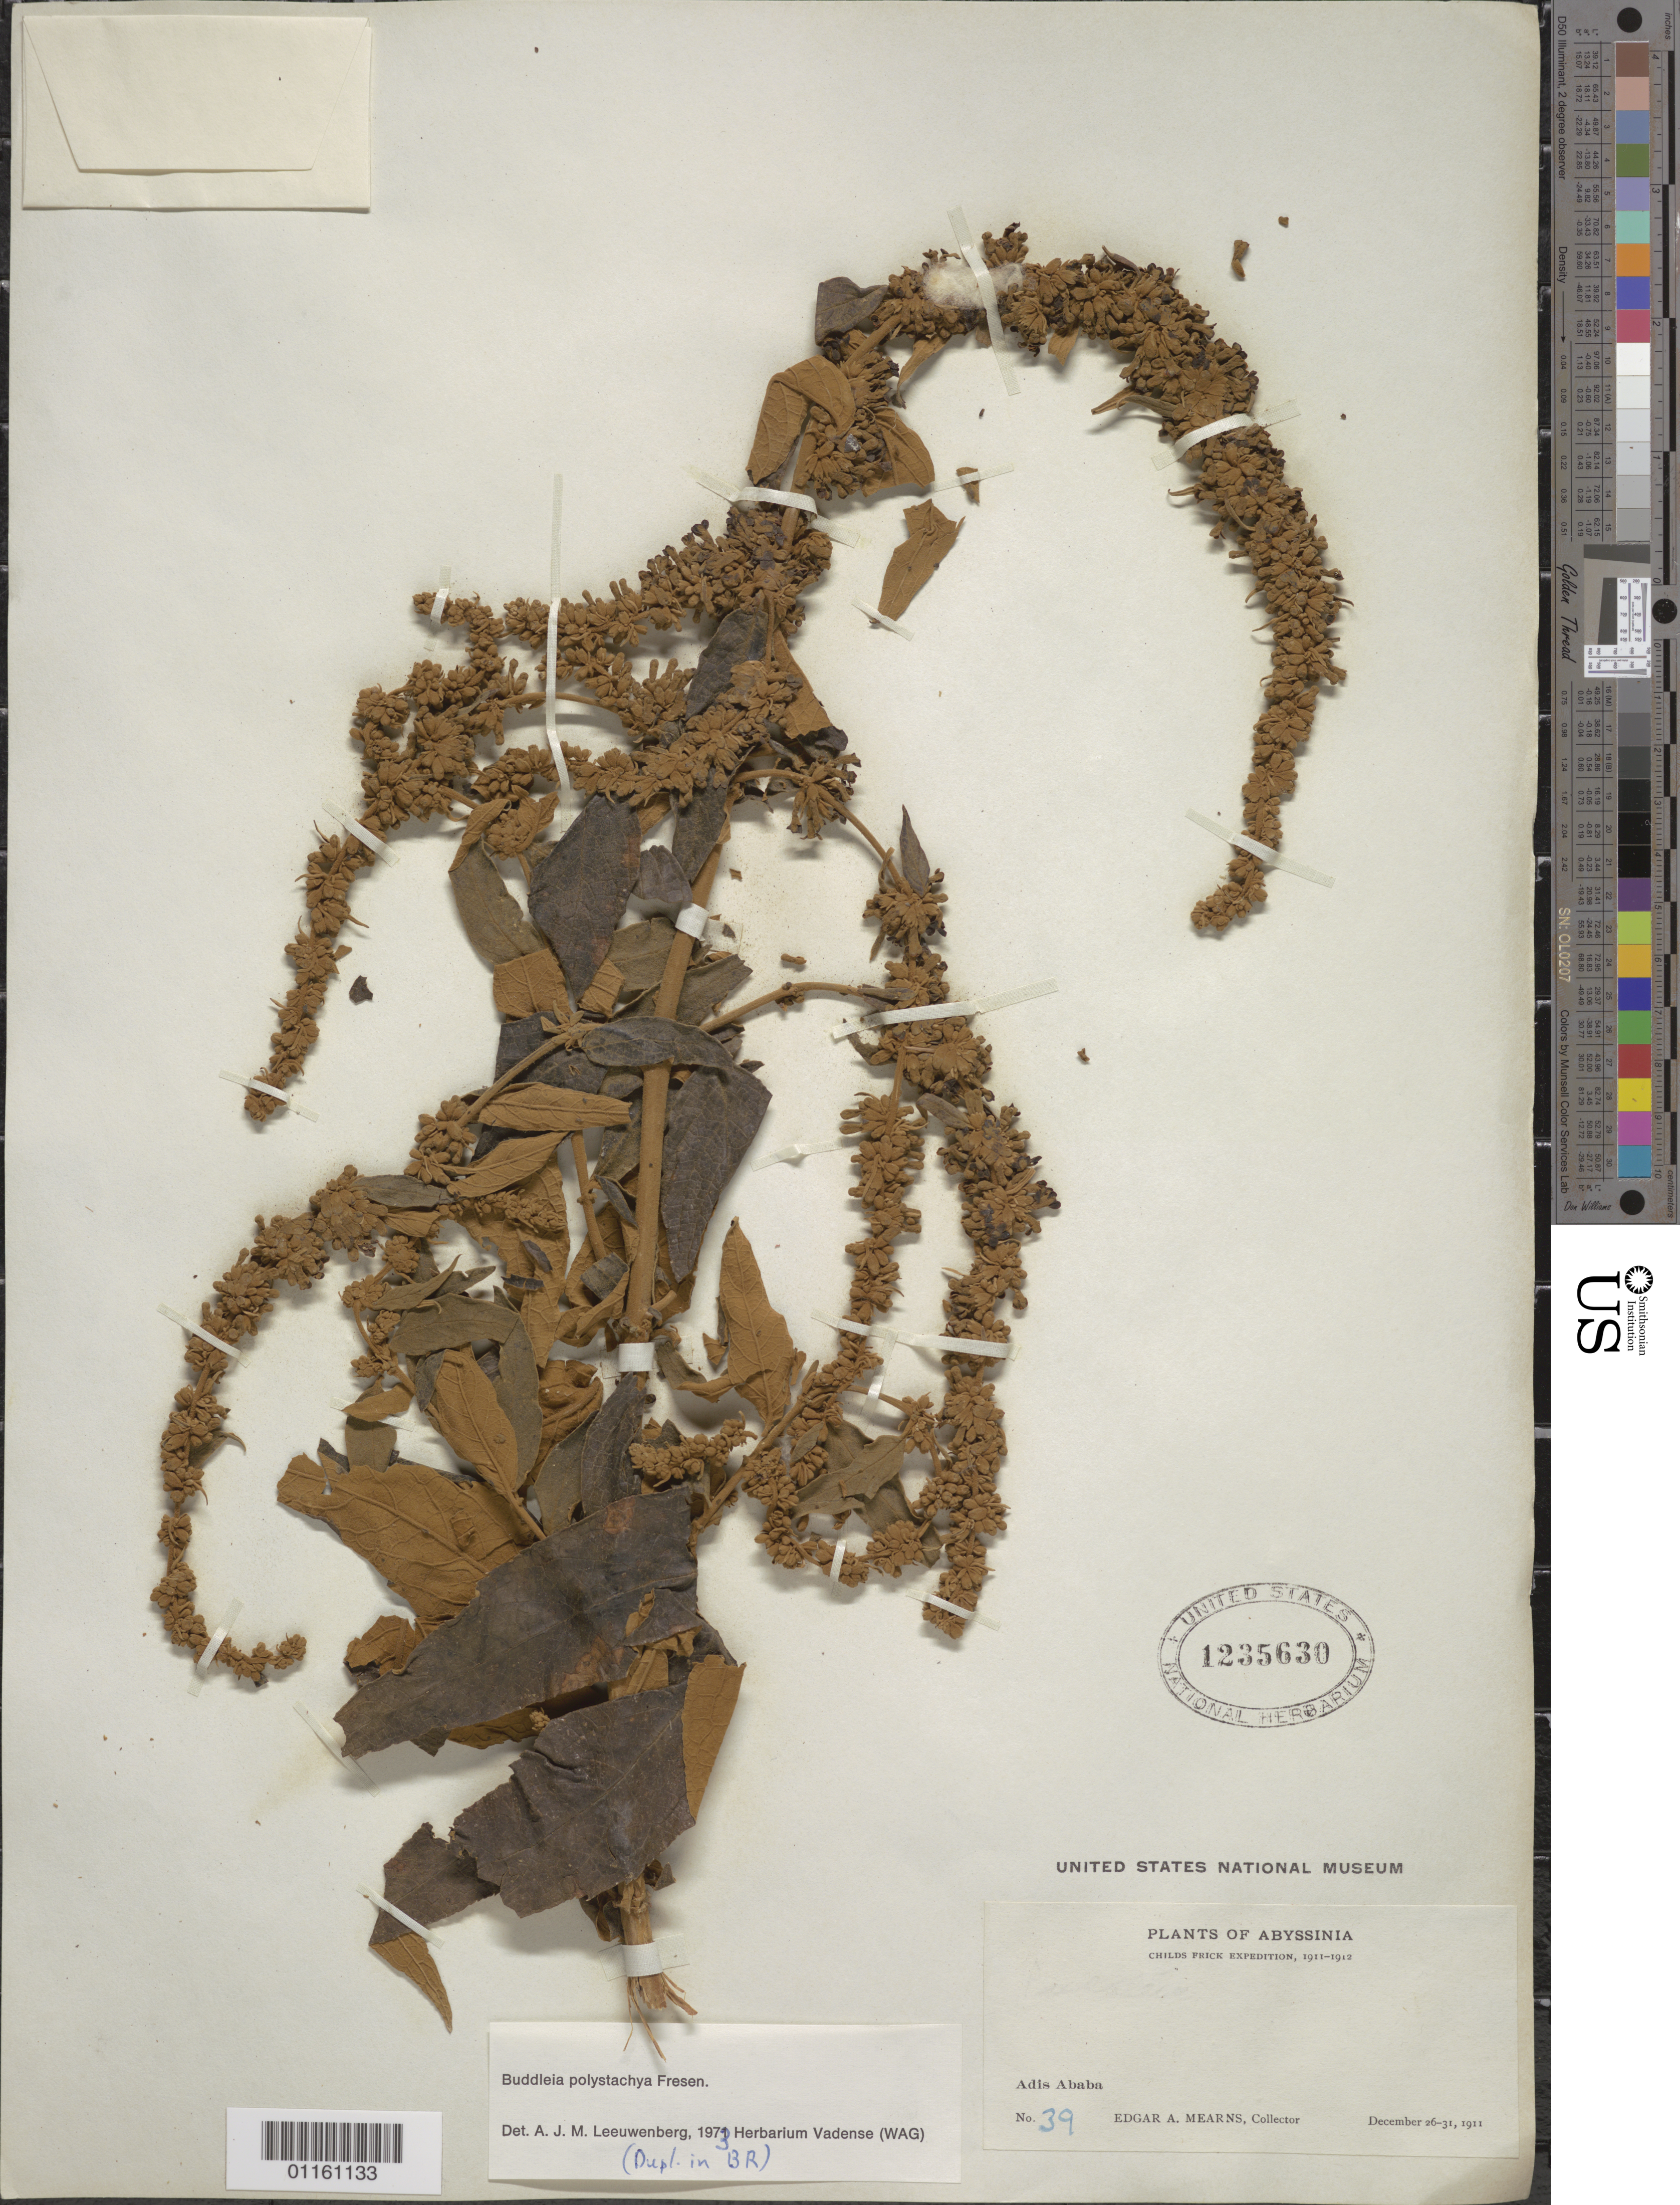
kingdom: Plantae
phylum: Tracheophyta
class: Magnoliopsida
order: Lamiales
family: Scrophulariaceae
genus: Buddleja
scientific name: Buddleja polystachya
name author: Fresen.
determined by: Leeuwenberg, A. J. M.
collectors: E. A. Mearns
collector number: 39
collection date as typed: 26 Dec 1911 to 31 Dec 1911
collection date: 1911-12-26/1911-12-31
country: Ethiopia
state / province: Oromiya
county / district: Shewa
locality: Addis Ababa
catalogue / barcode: US 1235630